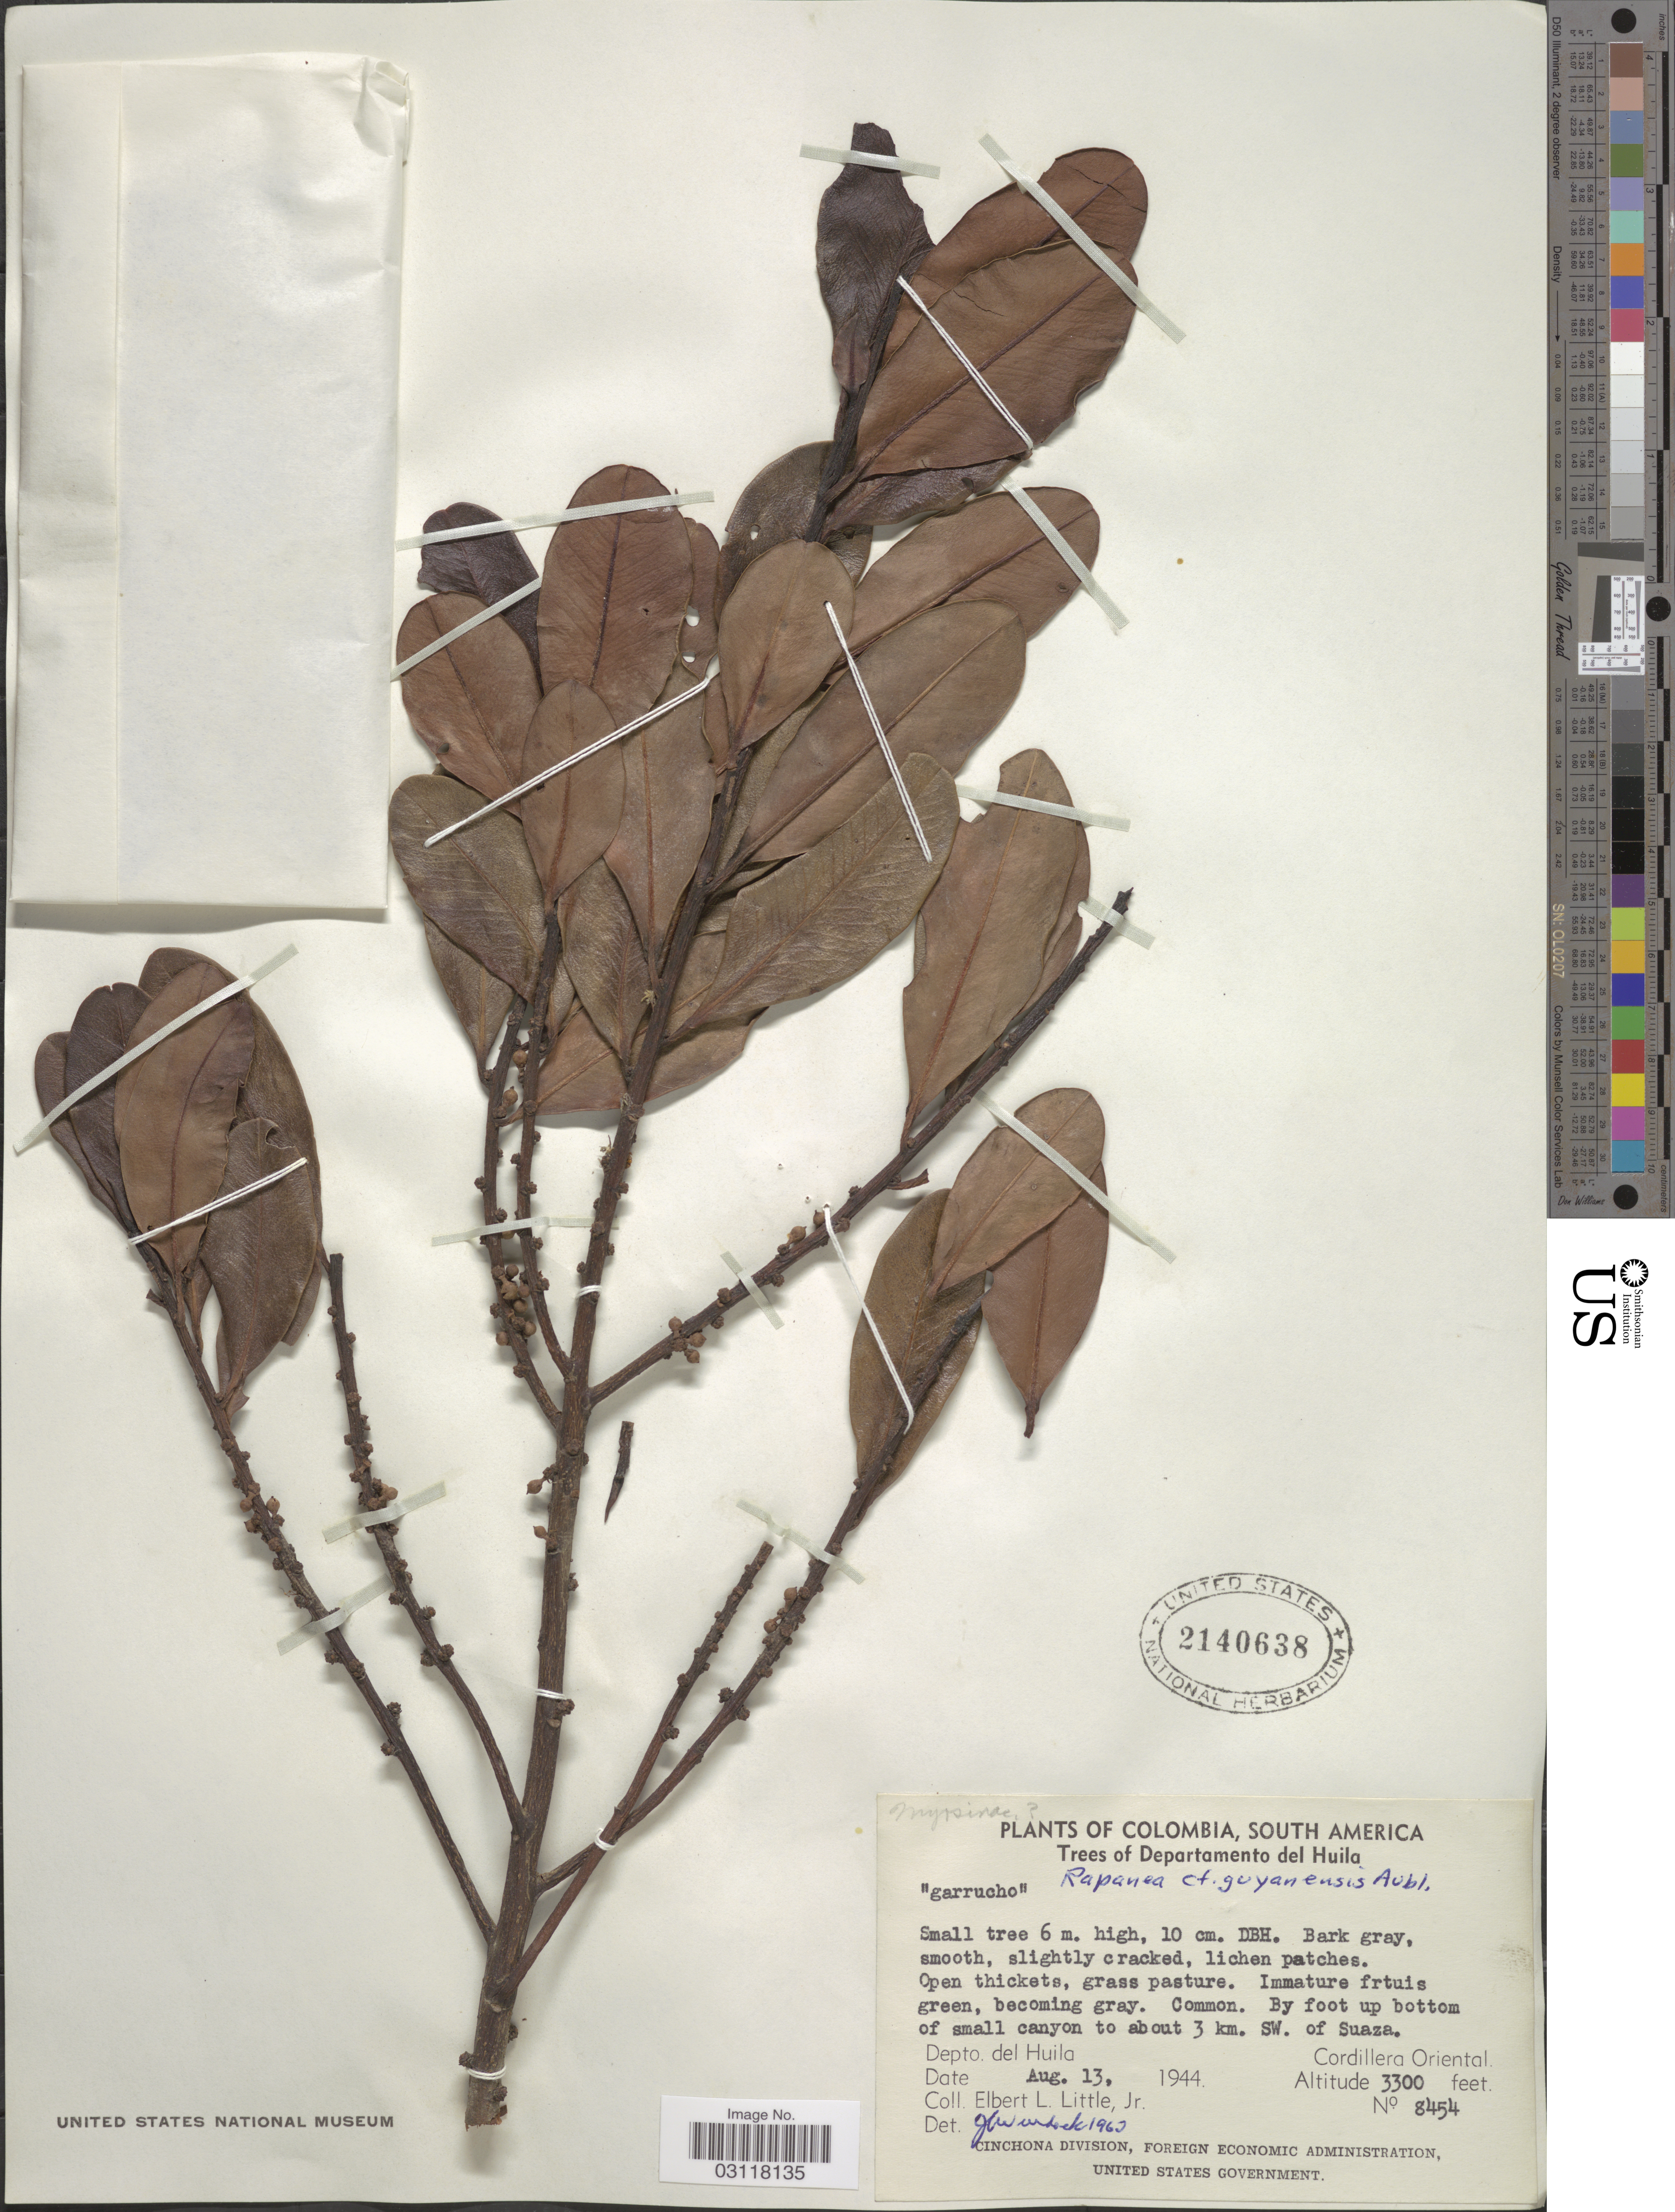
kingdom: Plantae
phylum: Tracheophyta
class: Magnoliopsida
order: Ericales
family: Primulaceae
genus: Rapanea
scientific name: Rapanea guianensis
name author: Aubl.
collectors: E. L. Little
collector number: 8454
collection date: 1944-08-13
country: Colombia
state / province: Huila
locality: Departamento del Huila, By foot up bottom of small canyon to about 3 km. SW. of Suaza. Depto. del Huila, Cordillera Oriental.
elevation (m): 1006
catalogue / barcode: US 2140638